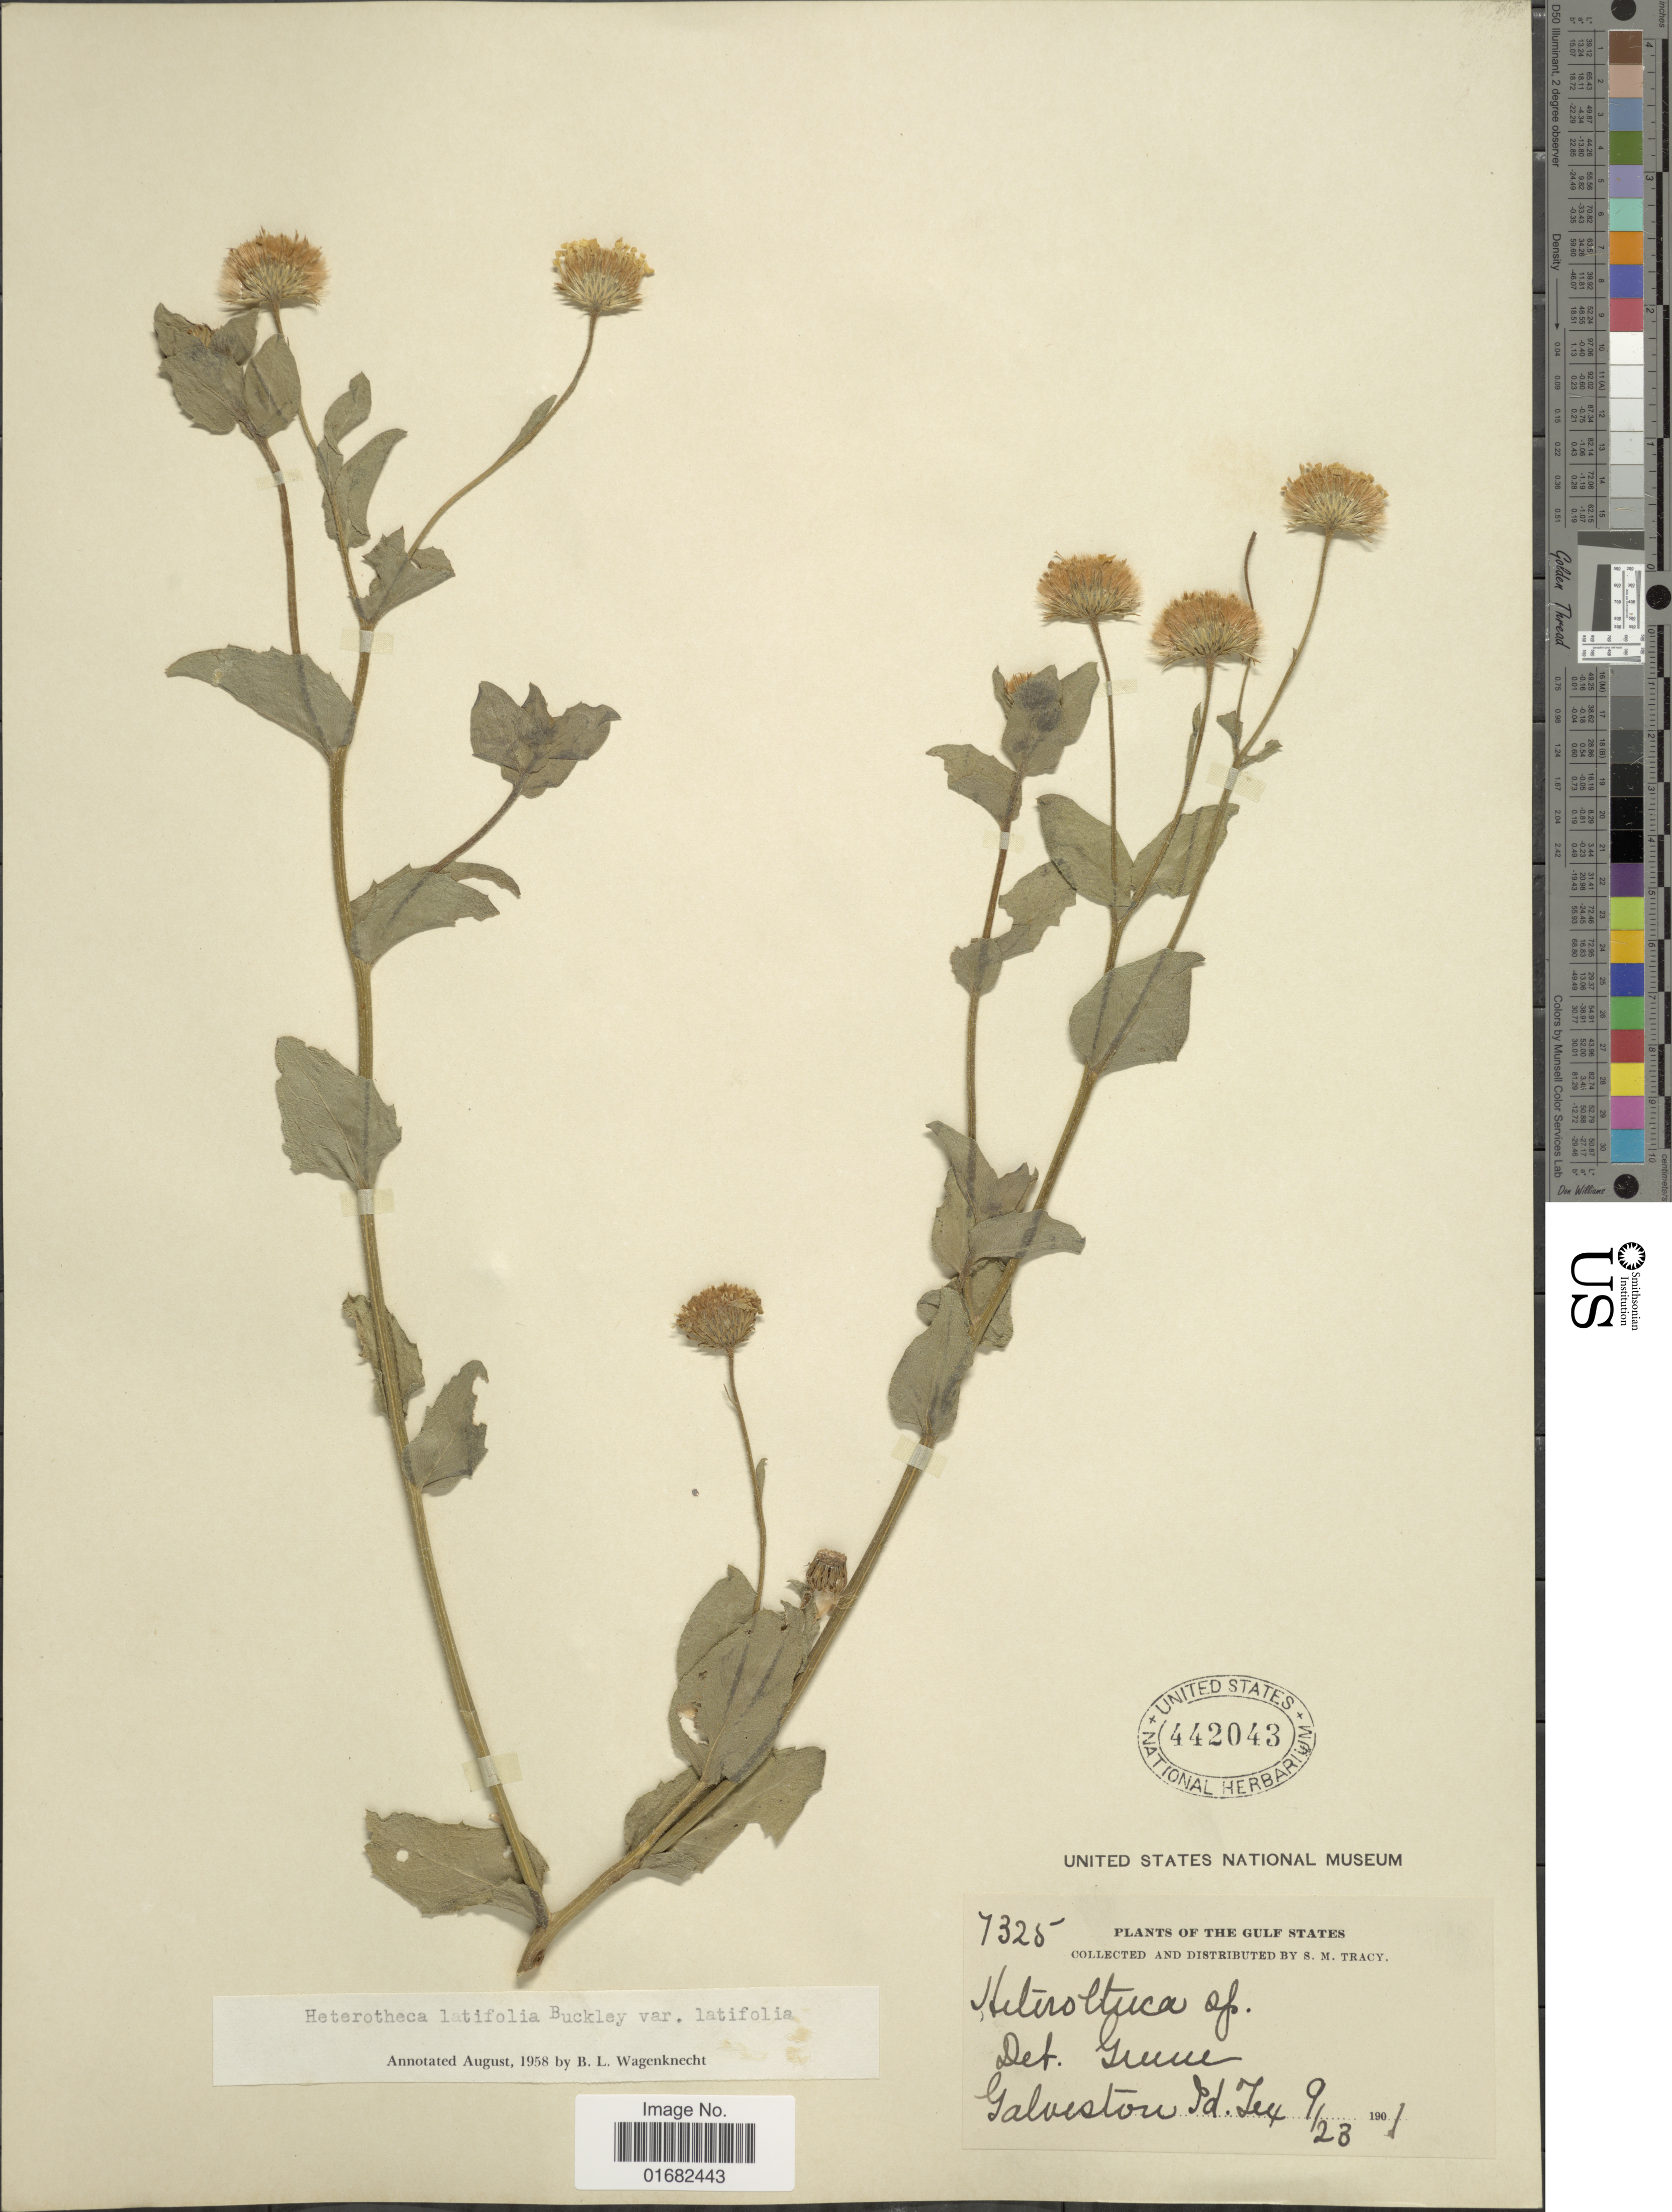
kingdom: Plantae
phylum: Tracheophyta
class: Magnoliopsida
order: Asterales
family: Asteraceae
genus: Heterotheca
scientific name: Heterotheca latifolia var. latifolia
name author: Buckley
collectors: S. M. Tracy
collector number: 7325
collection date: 1901-09-23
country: United States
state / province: Texas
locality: Gulf States. Galveston Rd.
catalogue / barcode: US 442043